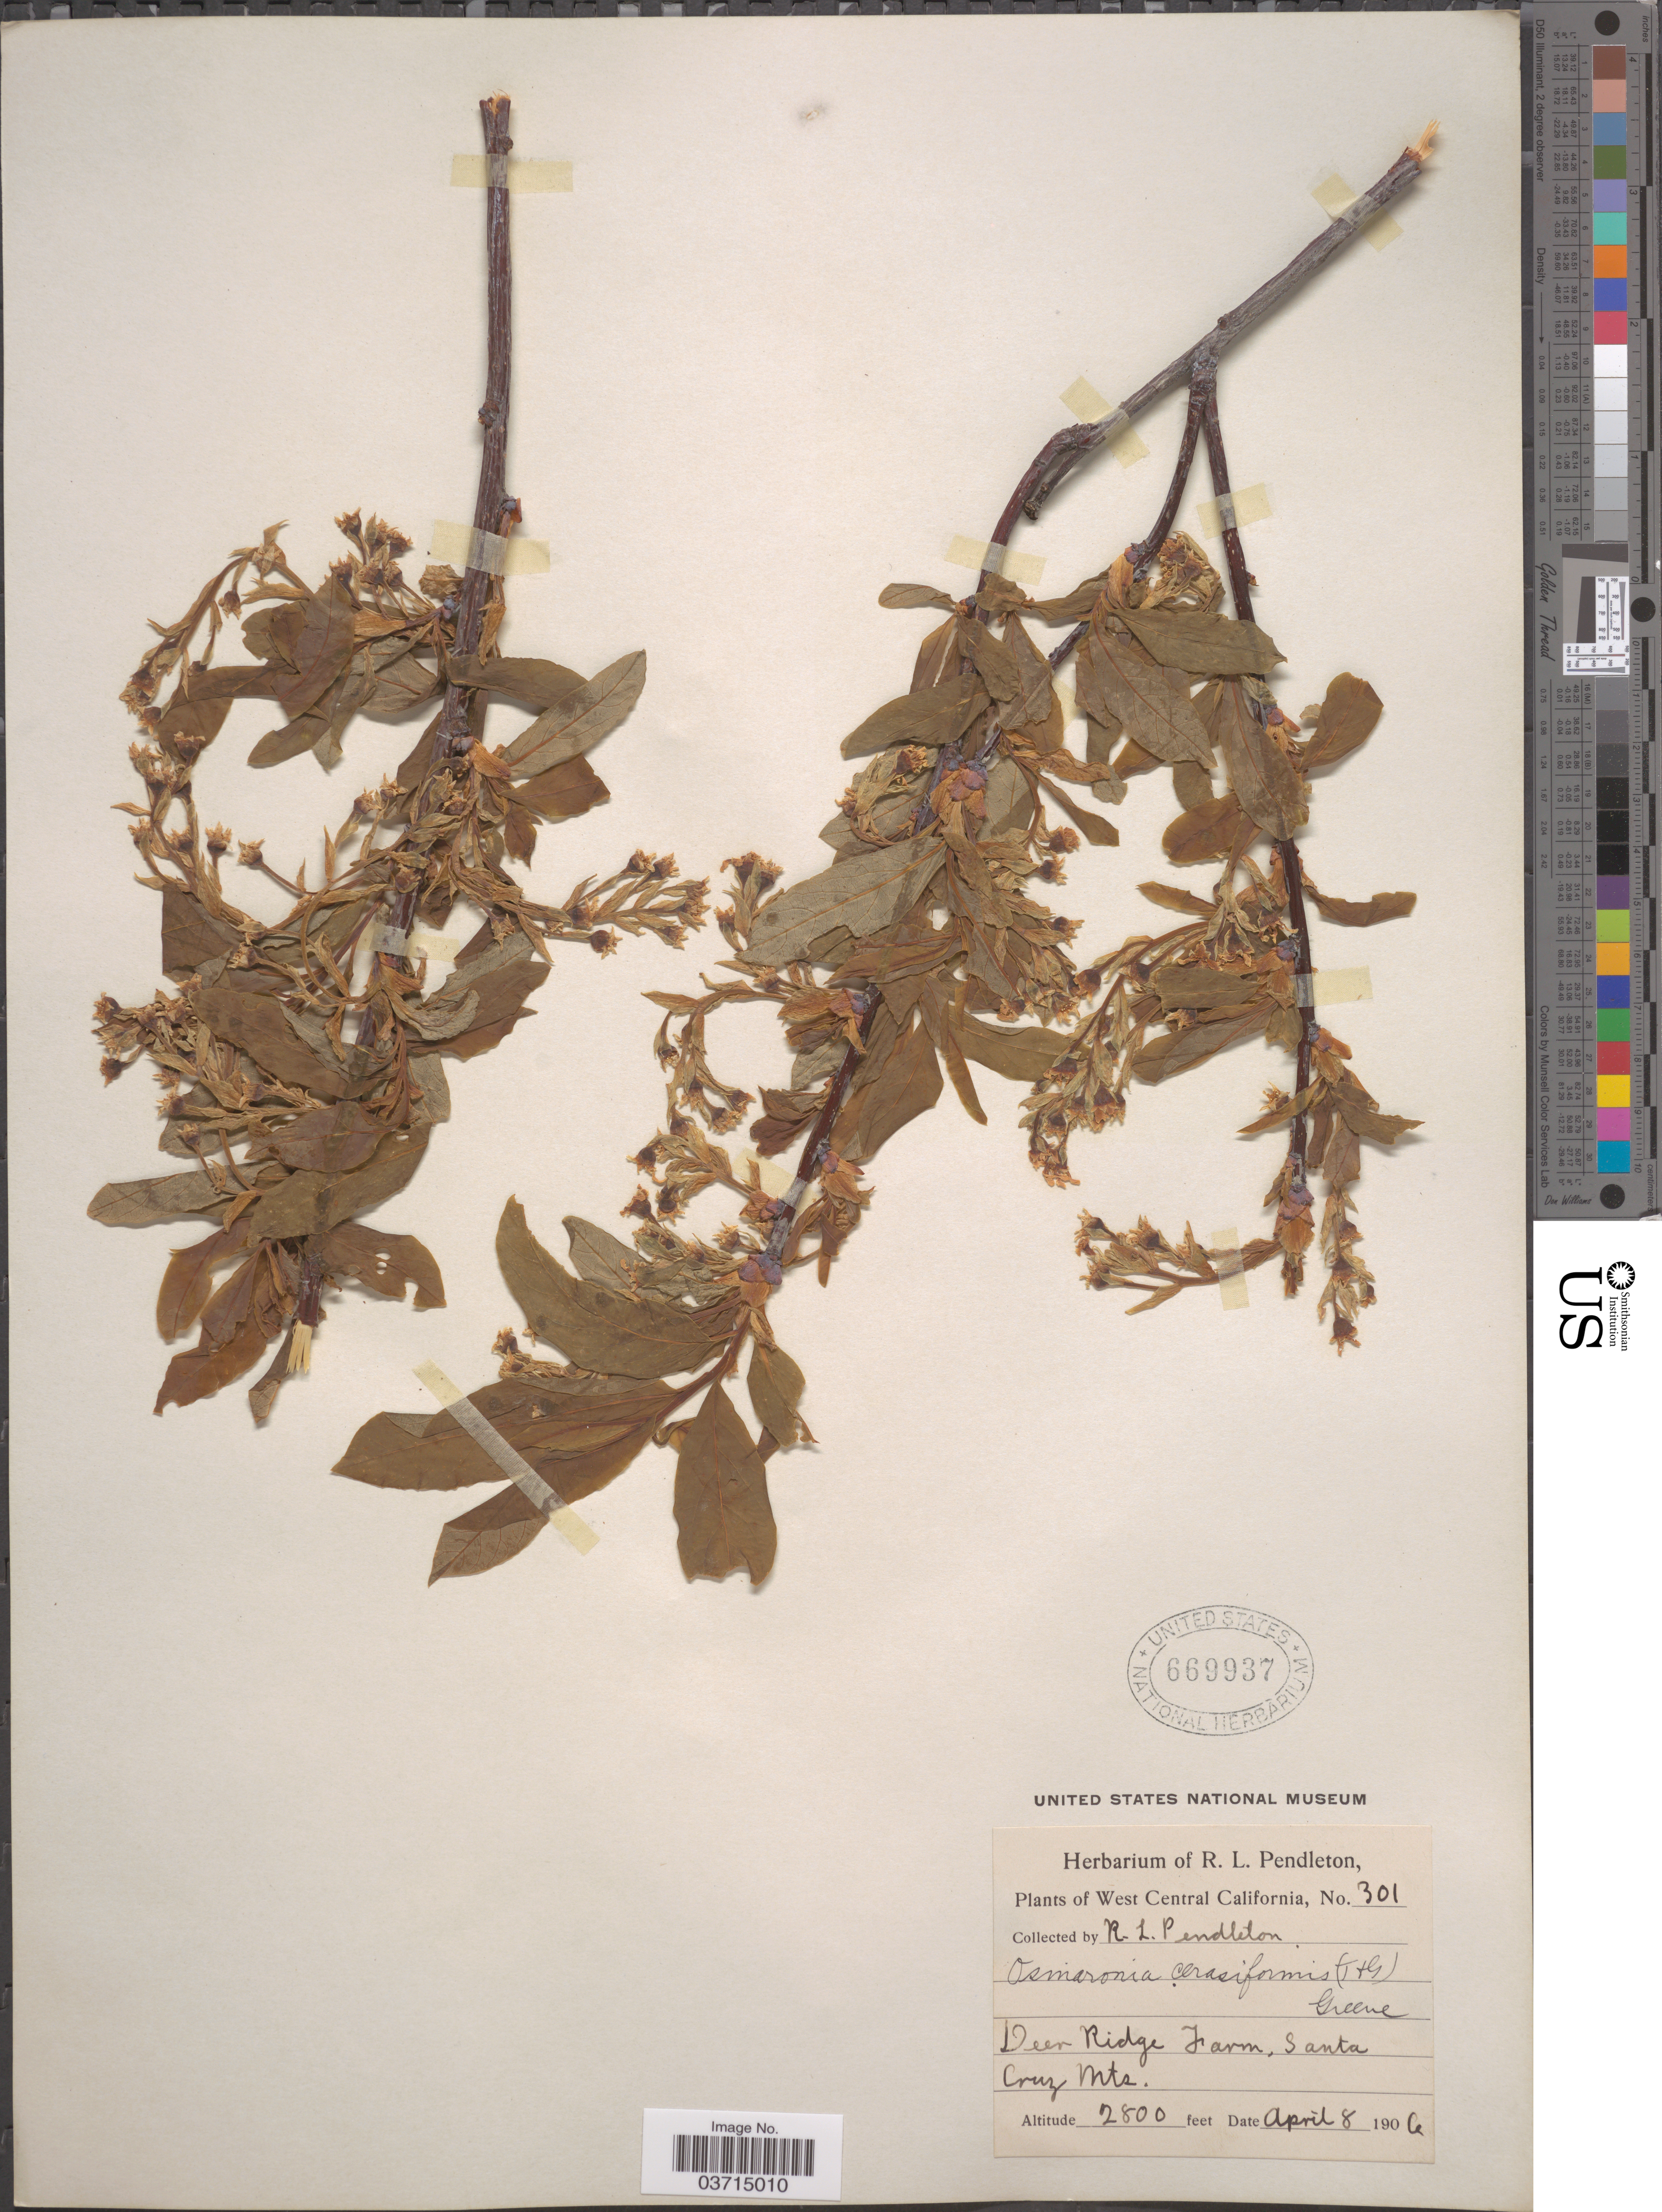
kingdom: Plantae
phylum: Tracheophyta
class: Magnoliopsida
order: Rosales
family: Rosaceae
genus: Oemleria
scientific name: Oemleria cerasiformis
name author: (Torr. & A. Gray ex Hook. & Arn.) J.W. Landon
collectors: R. Pendleton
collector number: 301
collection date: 1906-04-08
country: United States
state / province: California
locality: West Central California. Deer Ridge Farm, Santa Cruz Mts.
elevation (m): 853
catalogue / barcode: US 669937